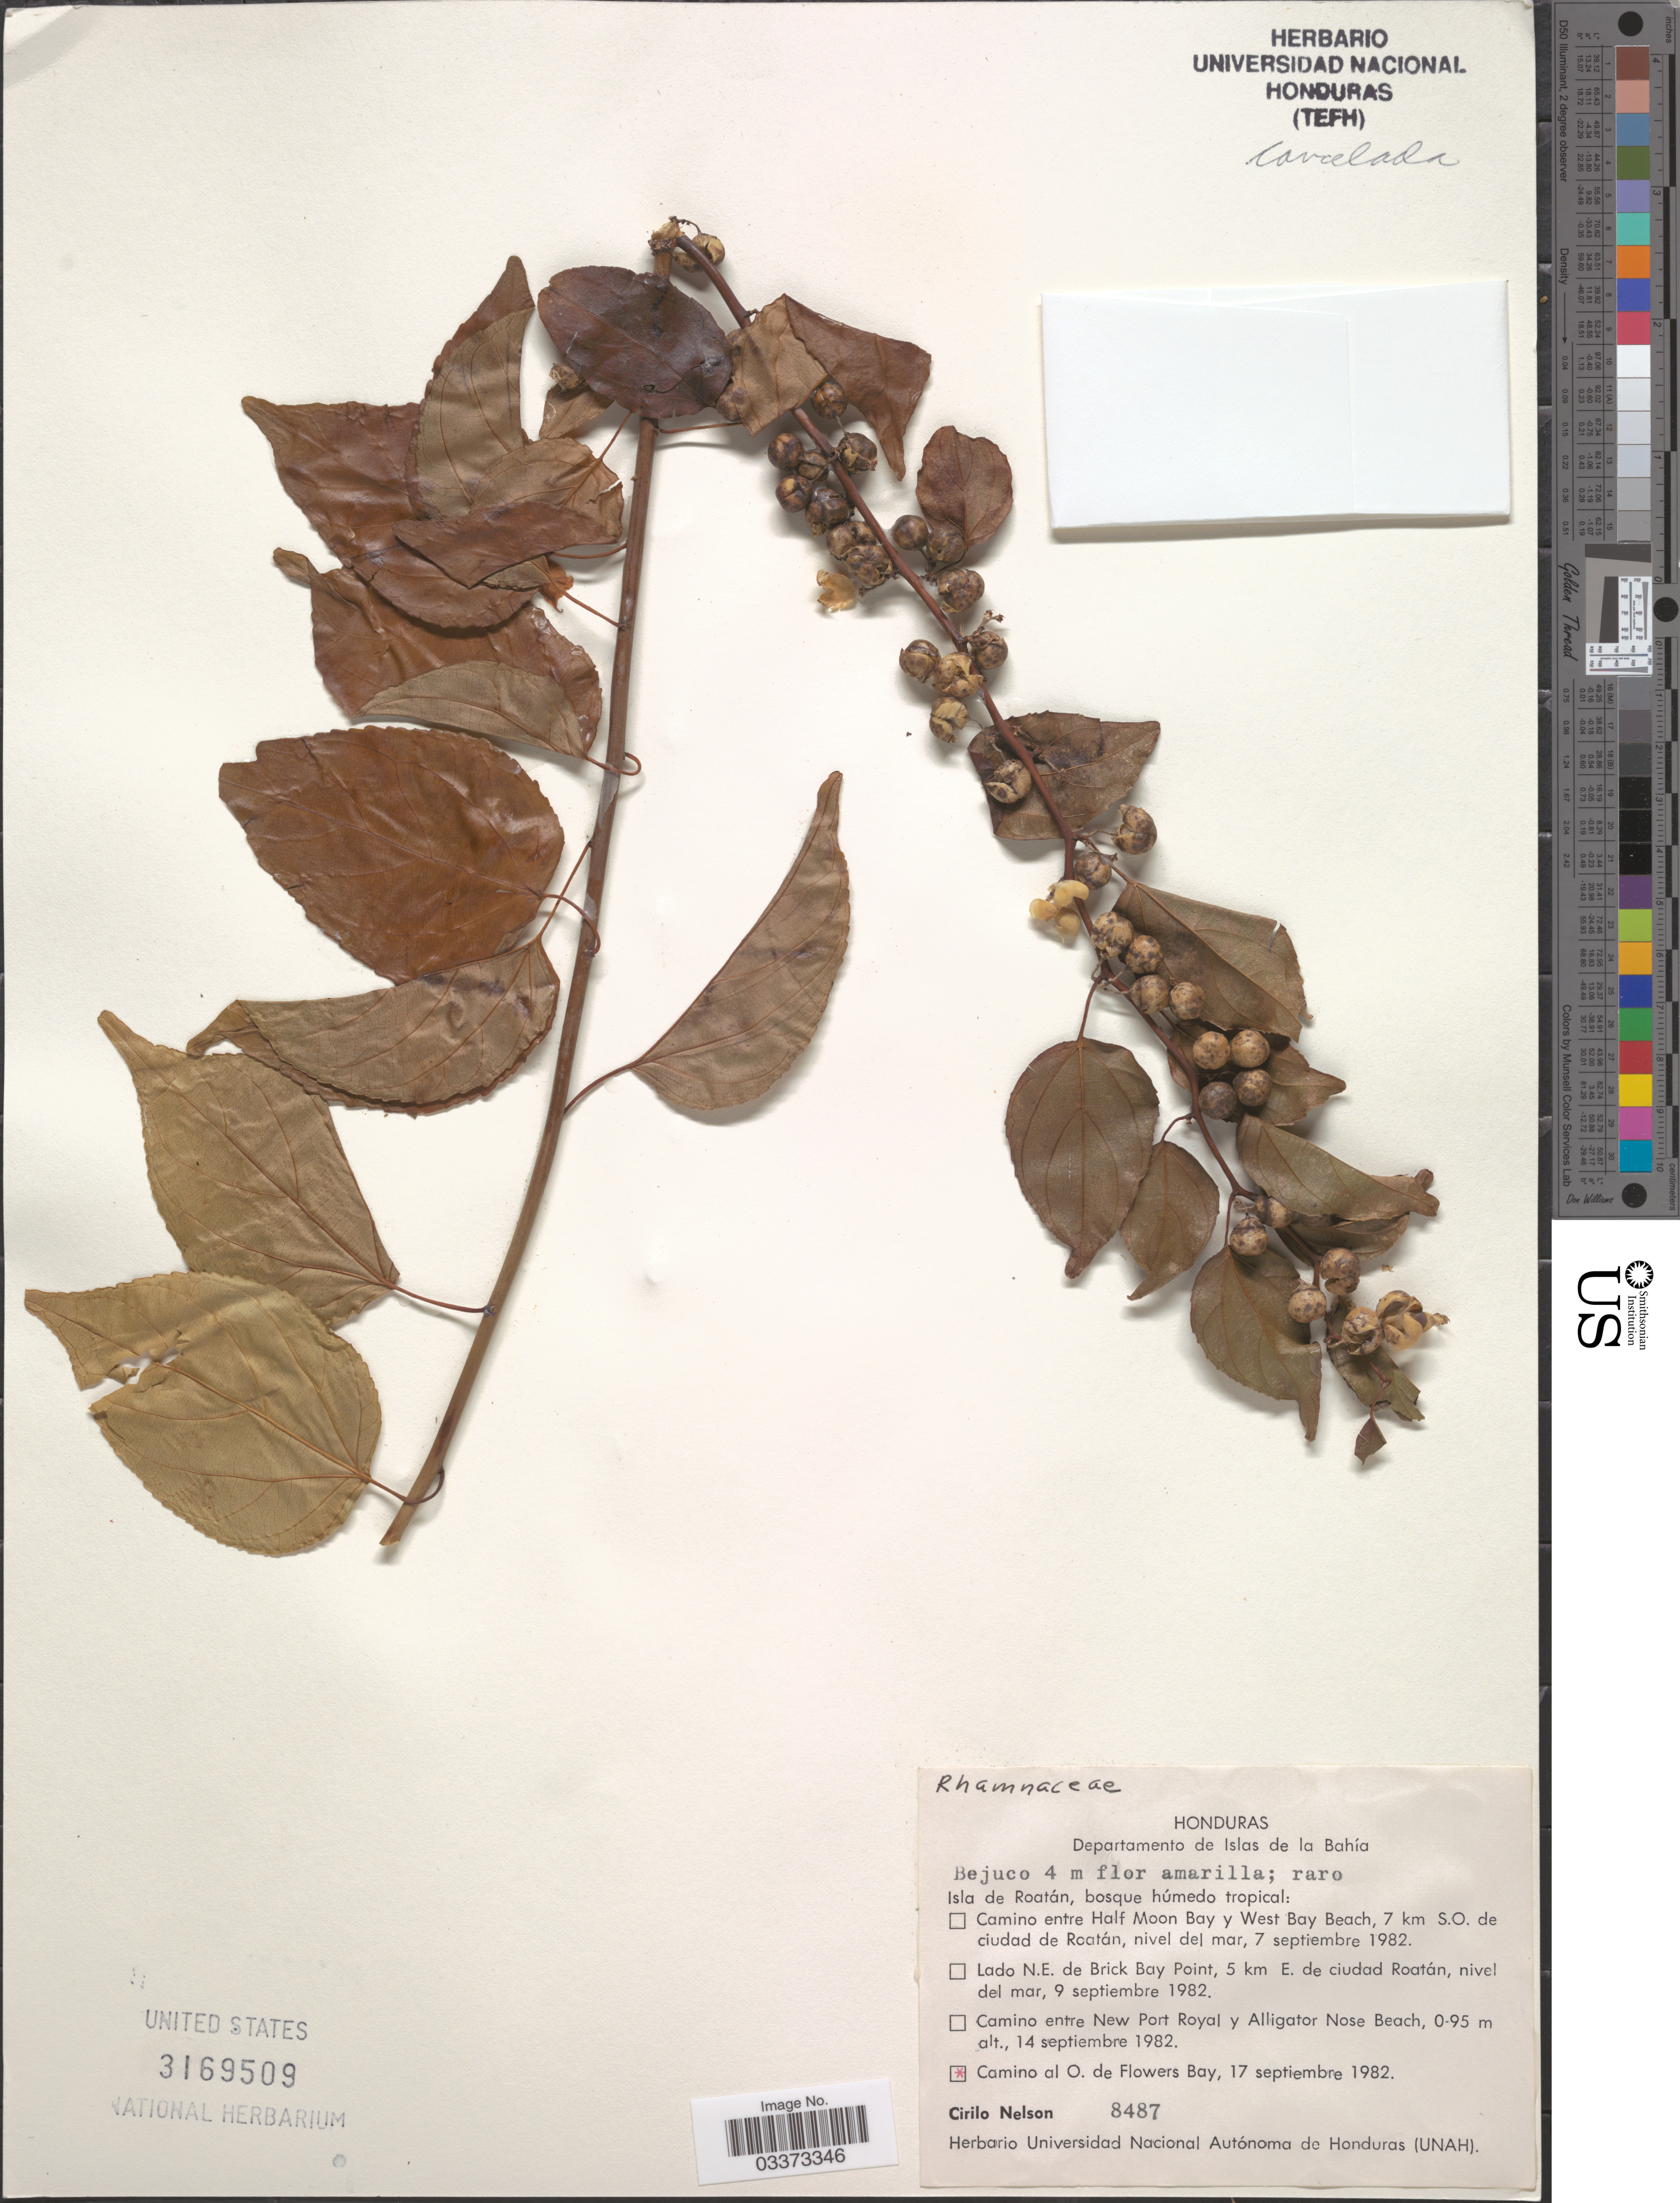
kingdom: Plantae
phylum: Tracheophyta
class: Magnoliopsida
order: Rosales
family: Rhamnaceae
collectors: C. Nelson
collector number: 8487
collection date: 1982-09-17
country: Honduras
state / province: Islas de la Bahía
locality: Departamento de Islas de la Bahía. Camino al O. de Flowers Bay.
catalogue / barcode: US 3169509